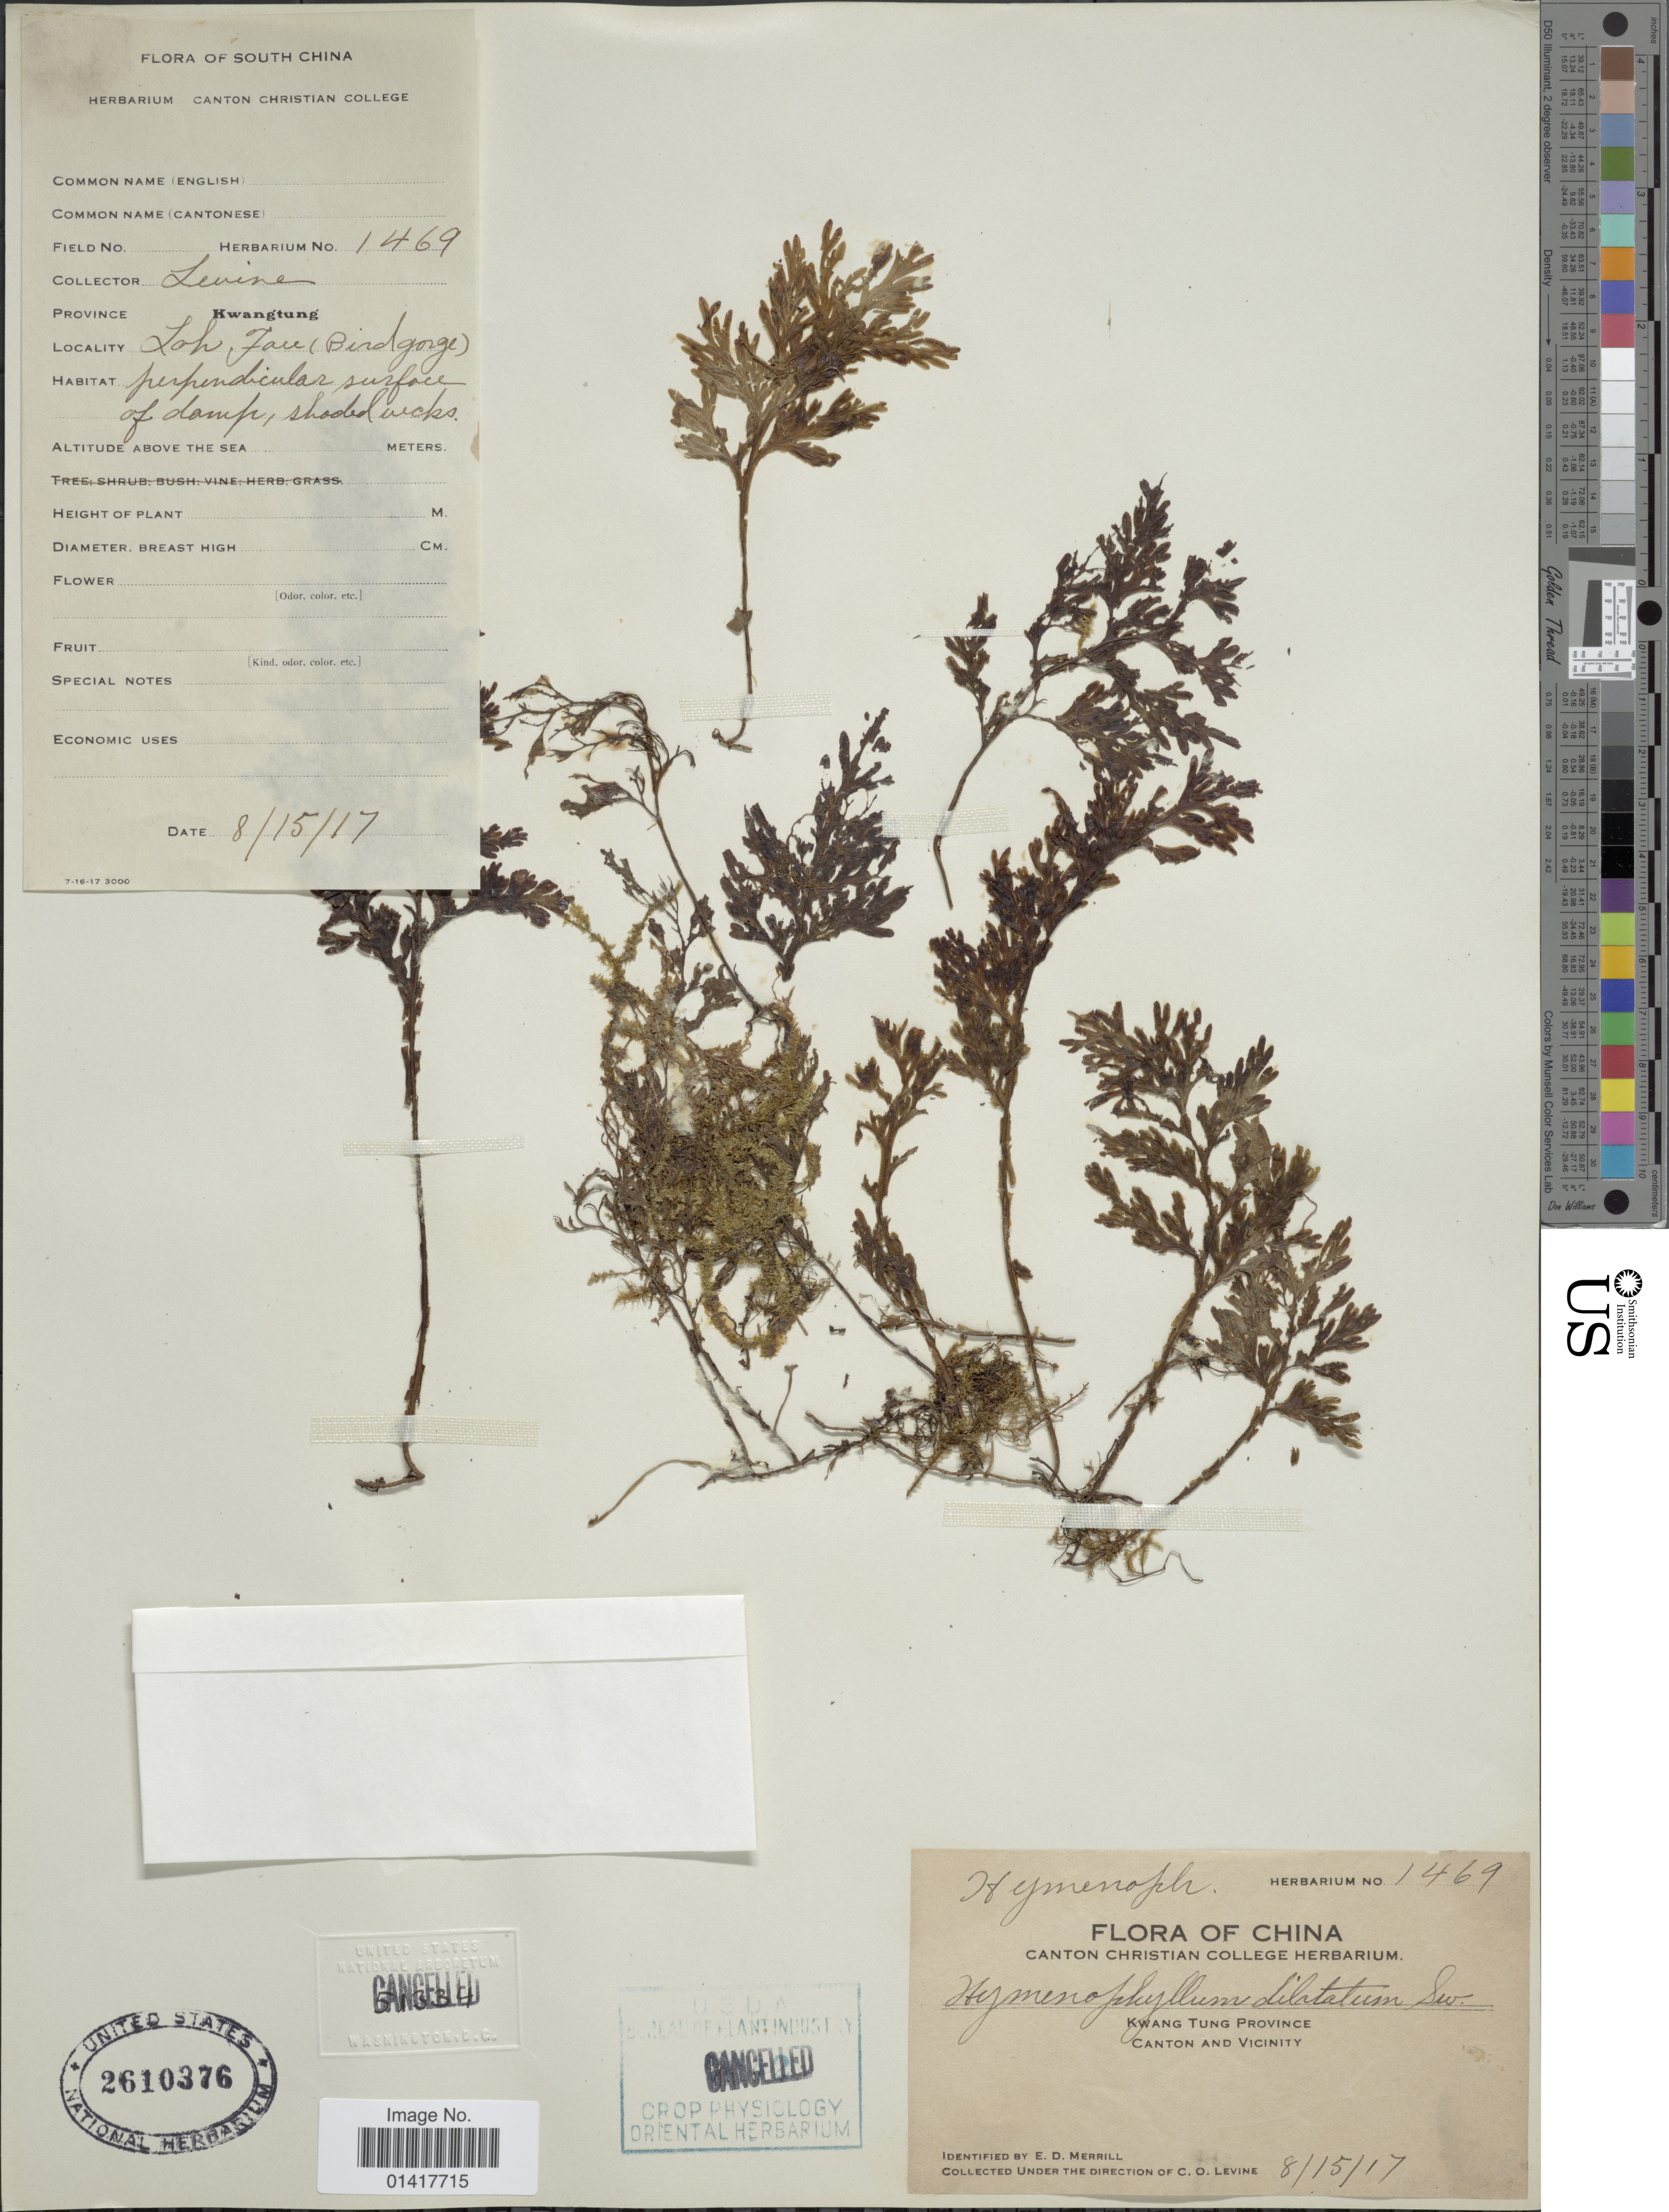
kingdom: Plantae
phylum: Tracheophyta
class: Polypodiopsida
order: Hymenophyllales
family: Hymenophyllaceae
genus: Hymenophyllum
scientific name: Hymenophyllum dilatatum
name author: Sw.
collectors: C. O. Levine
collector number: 1469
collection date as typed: Transcribed d/m/y: 15/8/17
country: China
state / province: Guangdong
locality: Kwangtung Province, canton and Vicinity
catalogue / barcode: US 2610376